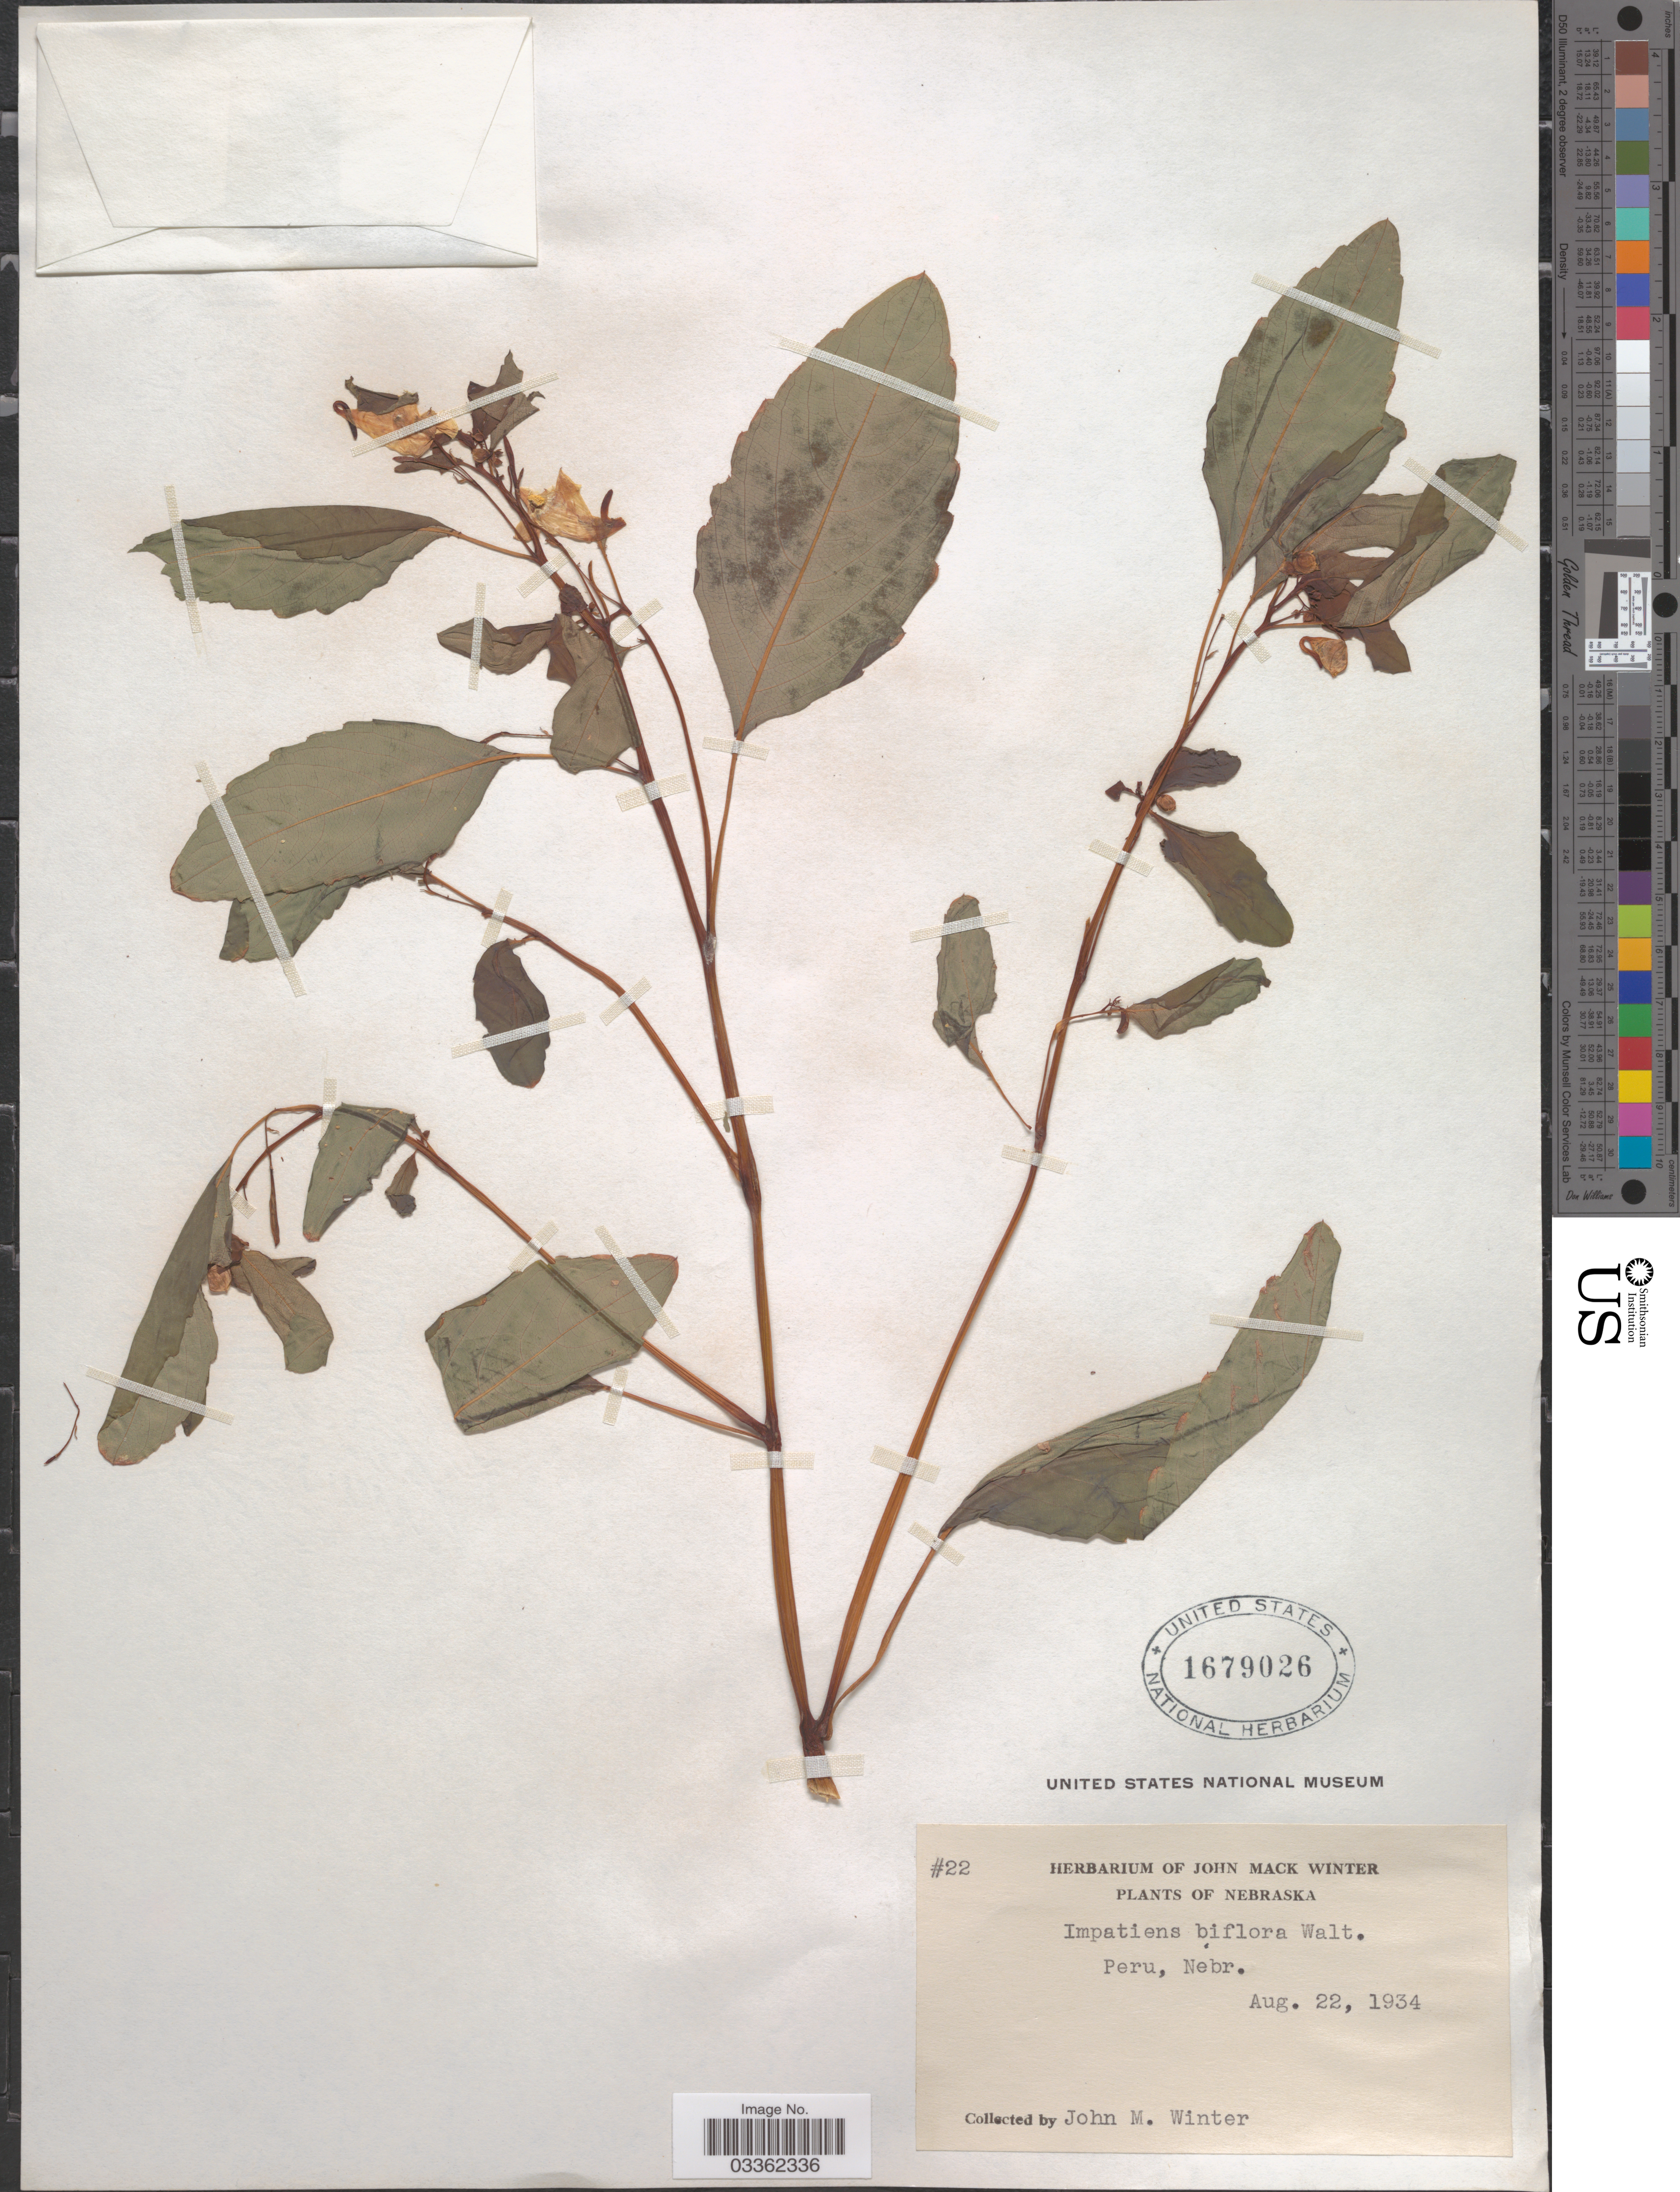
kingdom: Plantae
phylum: Tracheophyta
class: Magnoliopsida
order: Ericales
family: Balsaminaceae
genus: Impatiens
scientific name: Impatiens capensis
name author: Meerb.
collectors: J. M. Winter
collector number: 22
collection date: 1934-08-22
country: United States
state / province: Nebraska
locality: Peru.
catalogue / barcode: US 1679026